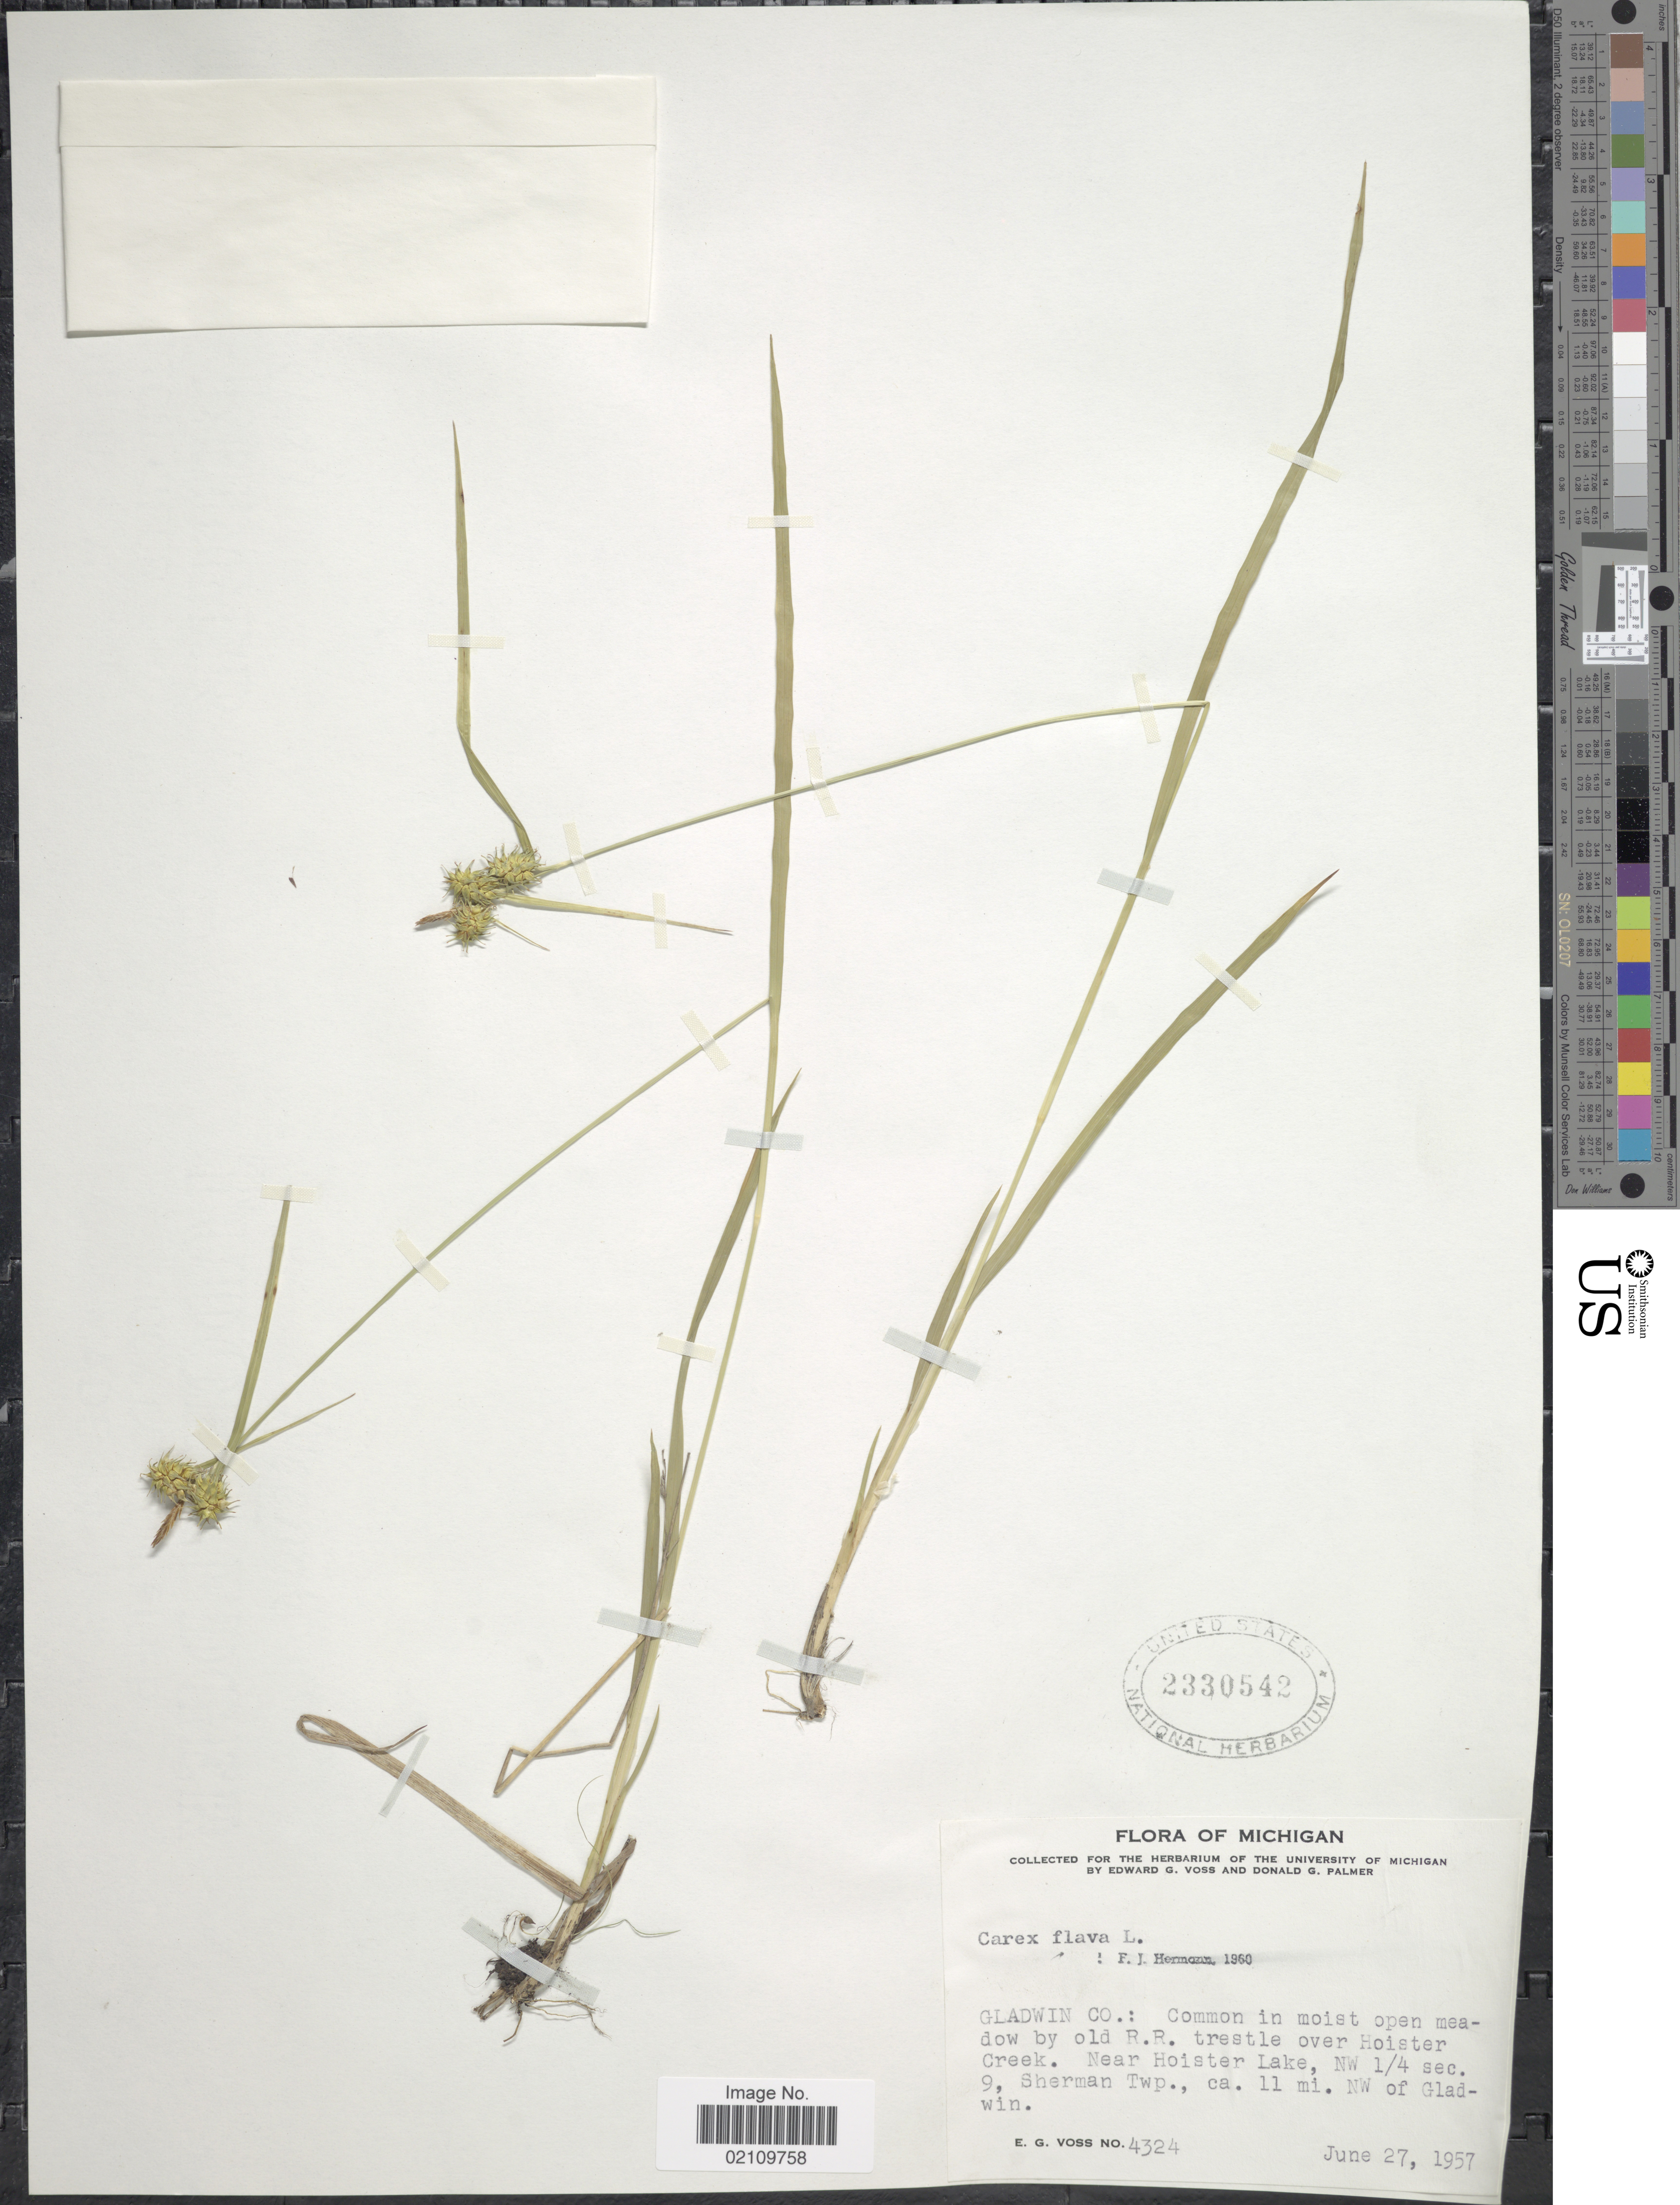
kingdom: Plantae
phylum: Tracheophyta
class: Liliopsida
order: Poales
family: Cyperaceae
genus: Carex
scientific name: Carex flava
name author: L.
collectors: E. G. Voss & D. Palmer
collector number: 4324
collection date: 1957-07-27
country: United States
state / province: Michigan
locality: Gladwin Co.: old R.R. trestle over Hoister Creek. Near Hoister Lake, NW 1/4 sec. 9, Sherman Twp., ca. 11 mi. NW of Gladwin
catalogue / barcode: US 2330542